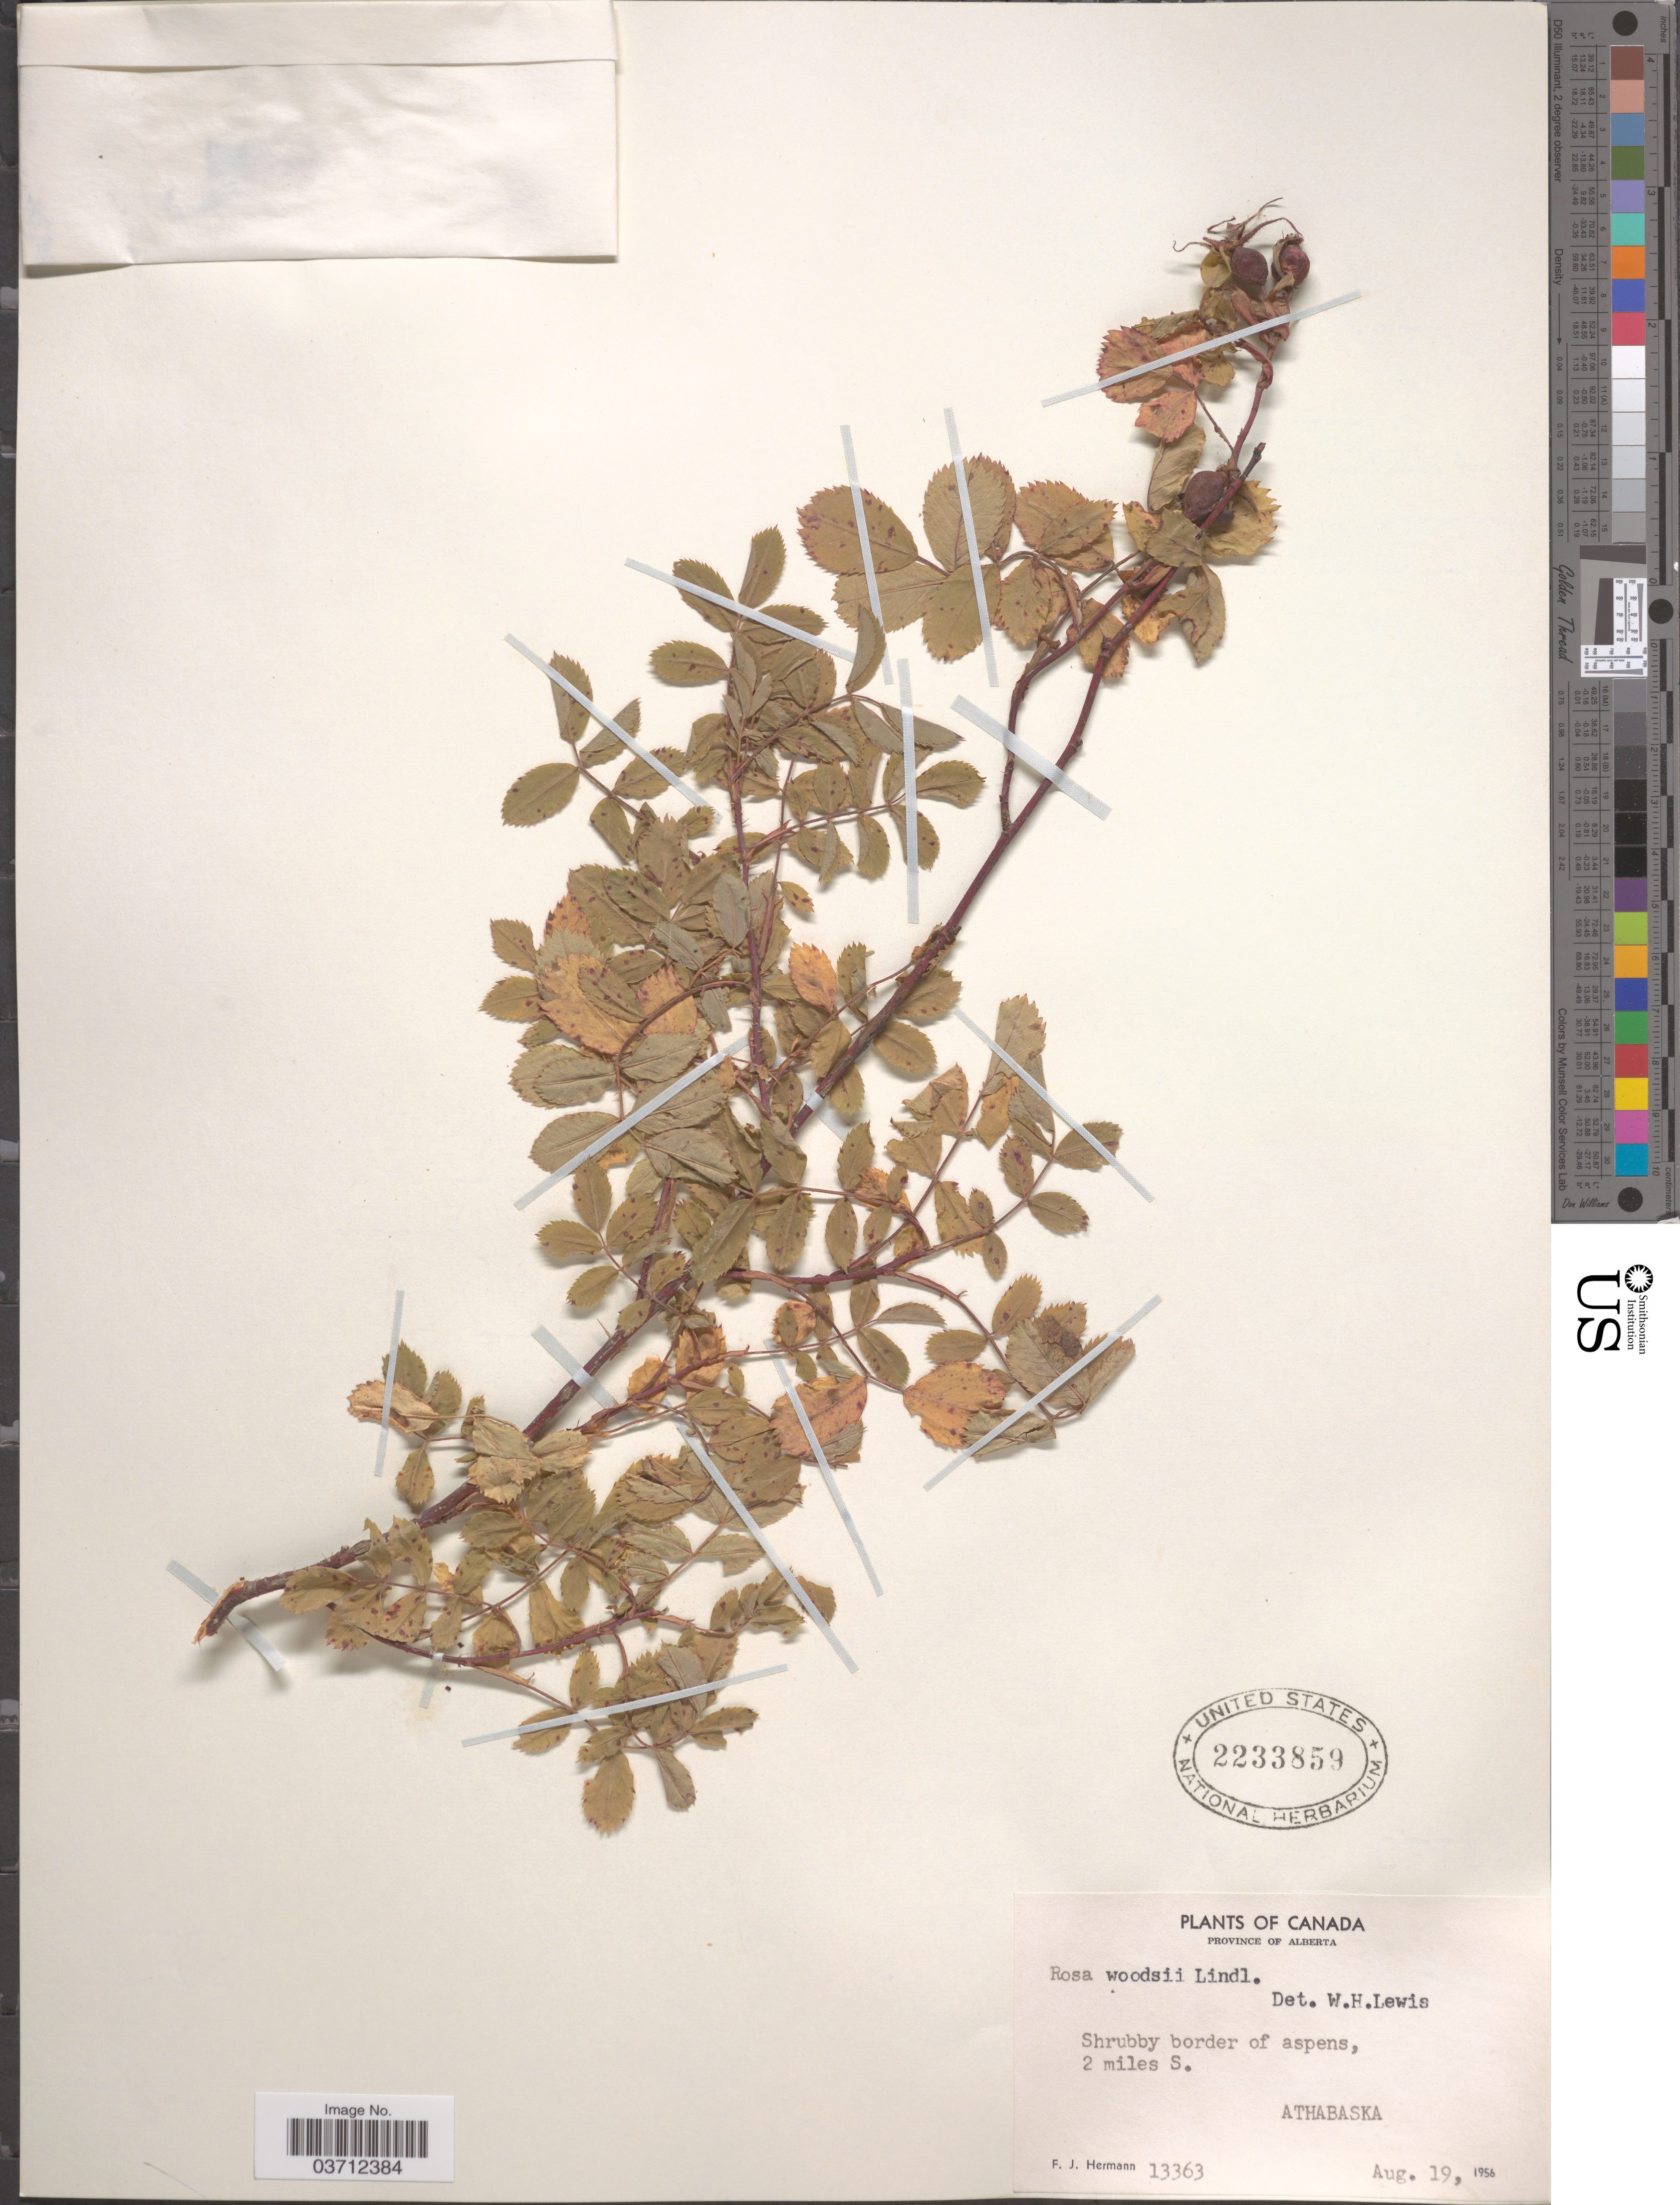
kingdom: Plantae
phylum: Tracheophyta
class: Magnoliopsida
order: Rosales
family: Rosaceae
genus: Rosa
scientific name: Rosa woodsii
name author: Lindl.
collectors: F. J. Hermann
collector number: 13633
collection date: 1956-08-19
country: Canada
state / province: Alberta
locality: Shrubby border of aspens, 2 miles S. Athabaska.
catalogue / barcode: US 2233859